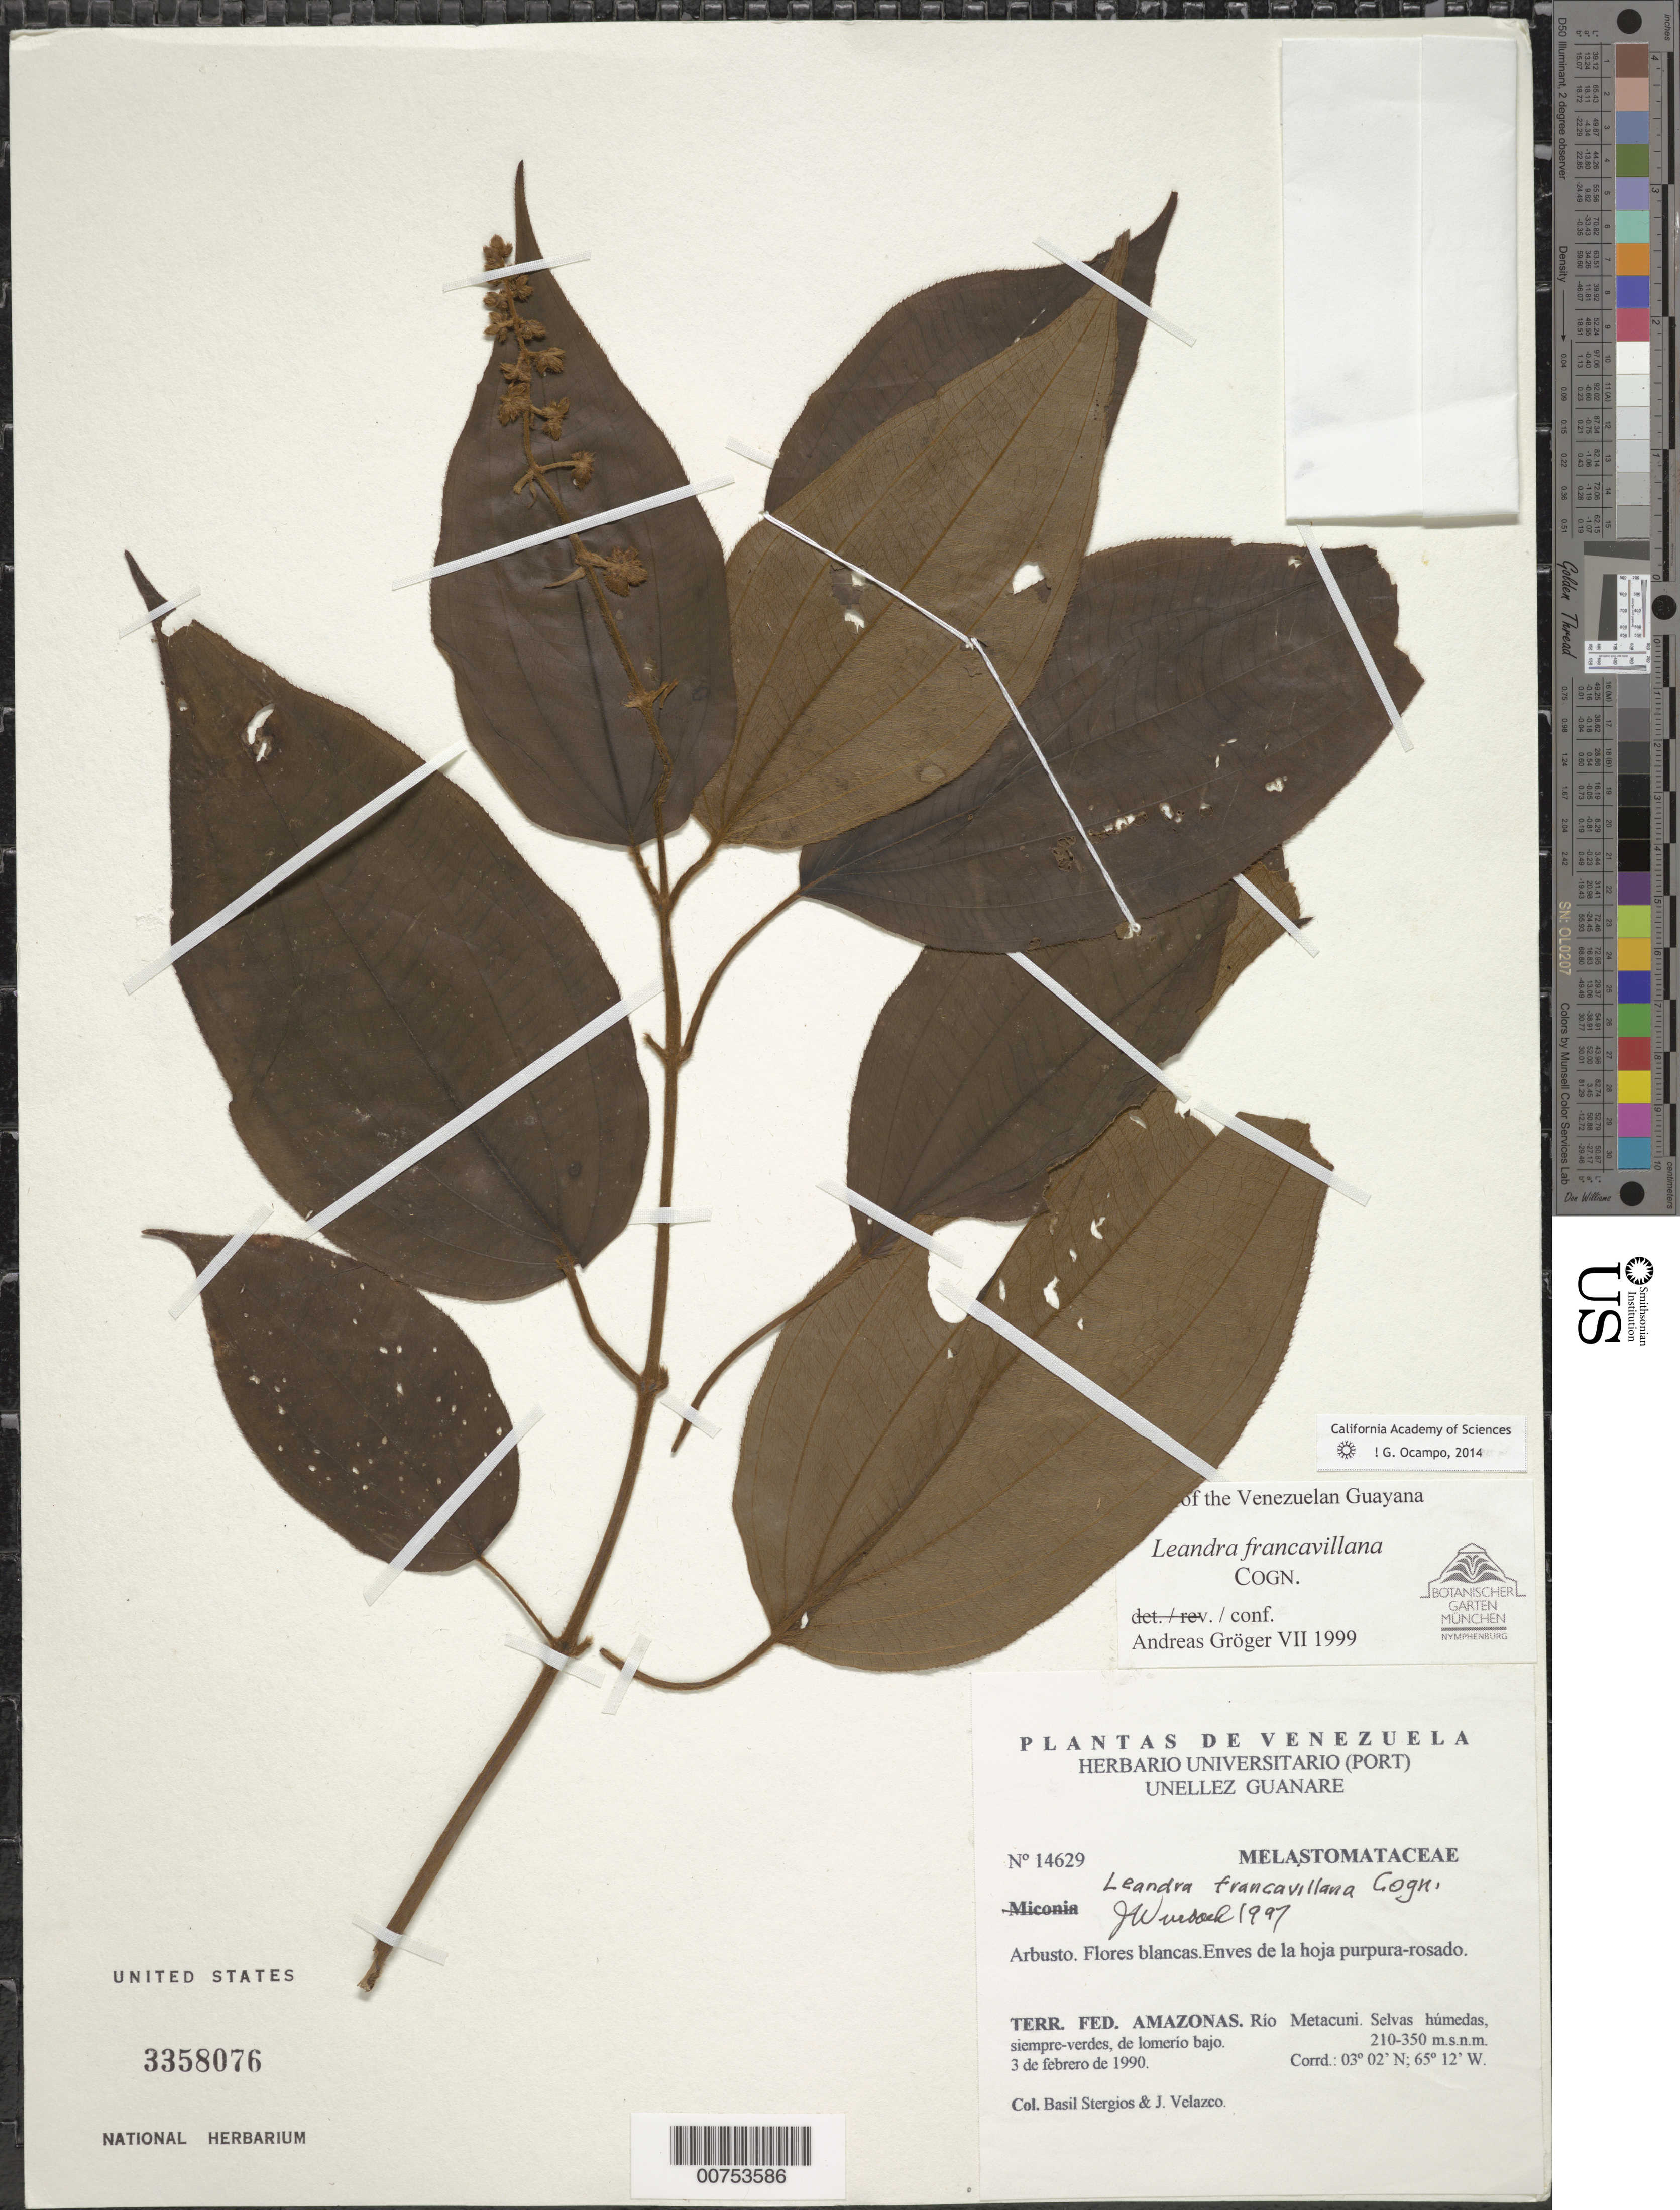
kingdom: Plantae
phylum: Tracheophyta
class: Magnoliopsida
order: Myrtales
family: Melastomataceae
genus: Leandra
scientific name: Leandra francavillana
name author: Cogn.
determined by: Gröger, A.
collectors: B. G. Stergios & J. Velazco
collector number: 14629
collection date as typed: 3-Feb-90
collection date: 1990-02-03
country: Venezuela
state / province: Amazonas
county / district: Alto Orinoco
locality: Río Metacuni; faldas del tepuy altipanicie Sedukerawa y areas adyacentes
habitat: Selvas húmedas, siempre-verdes de lomerio bajo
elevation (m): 210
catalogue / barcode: US 3358076